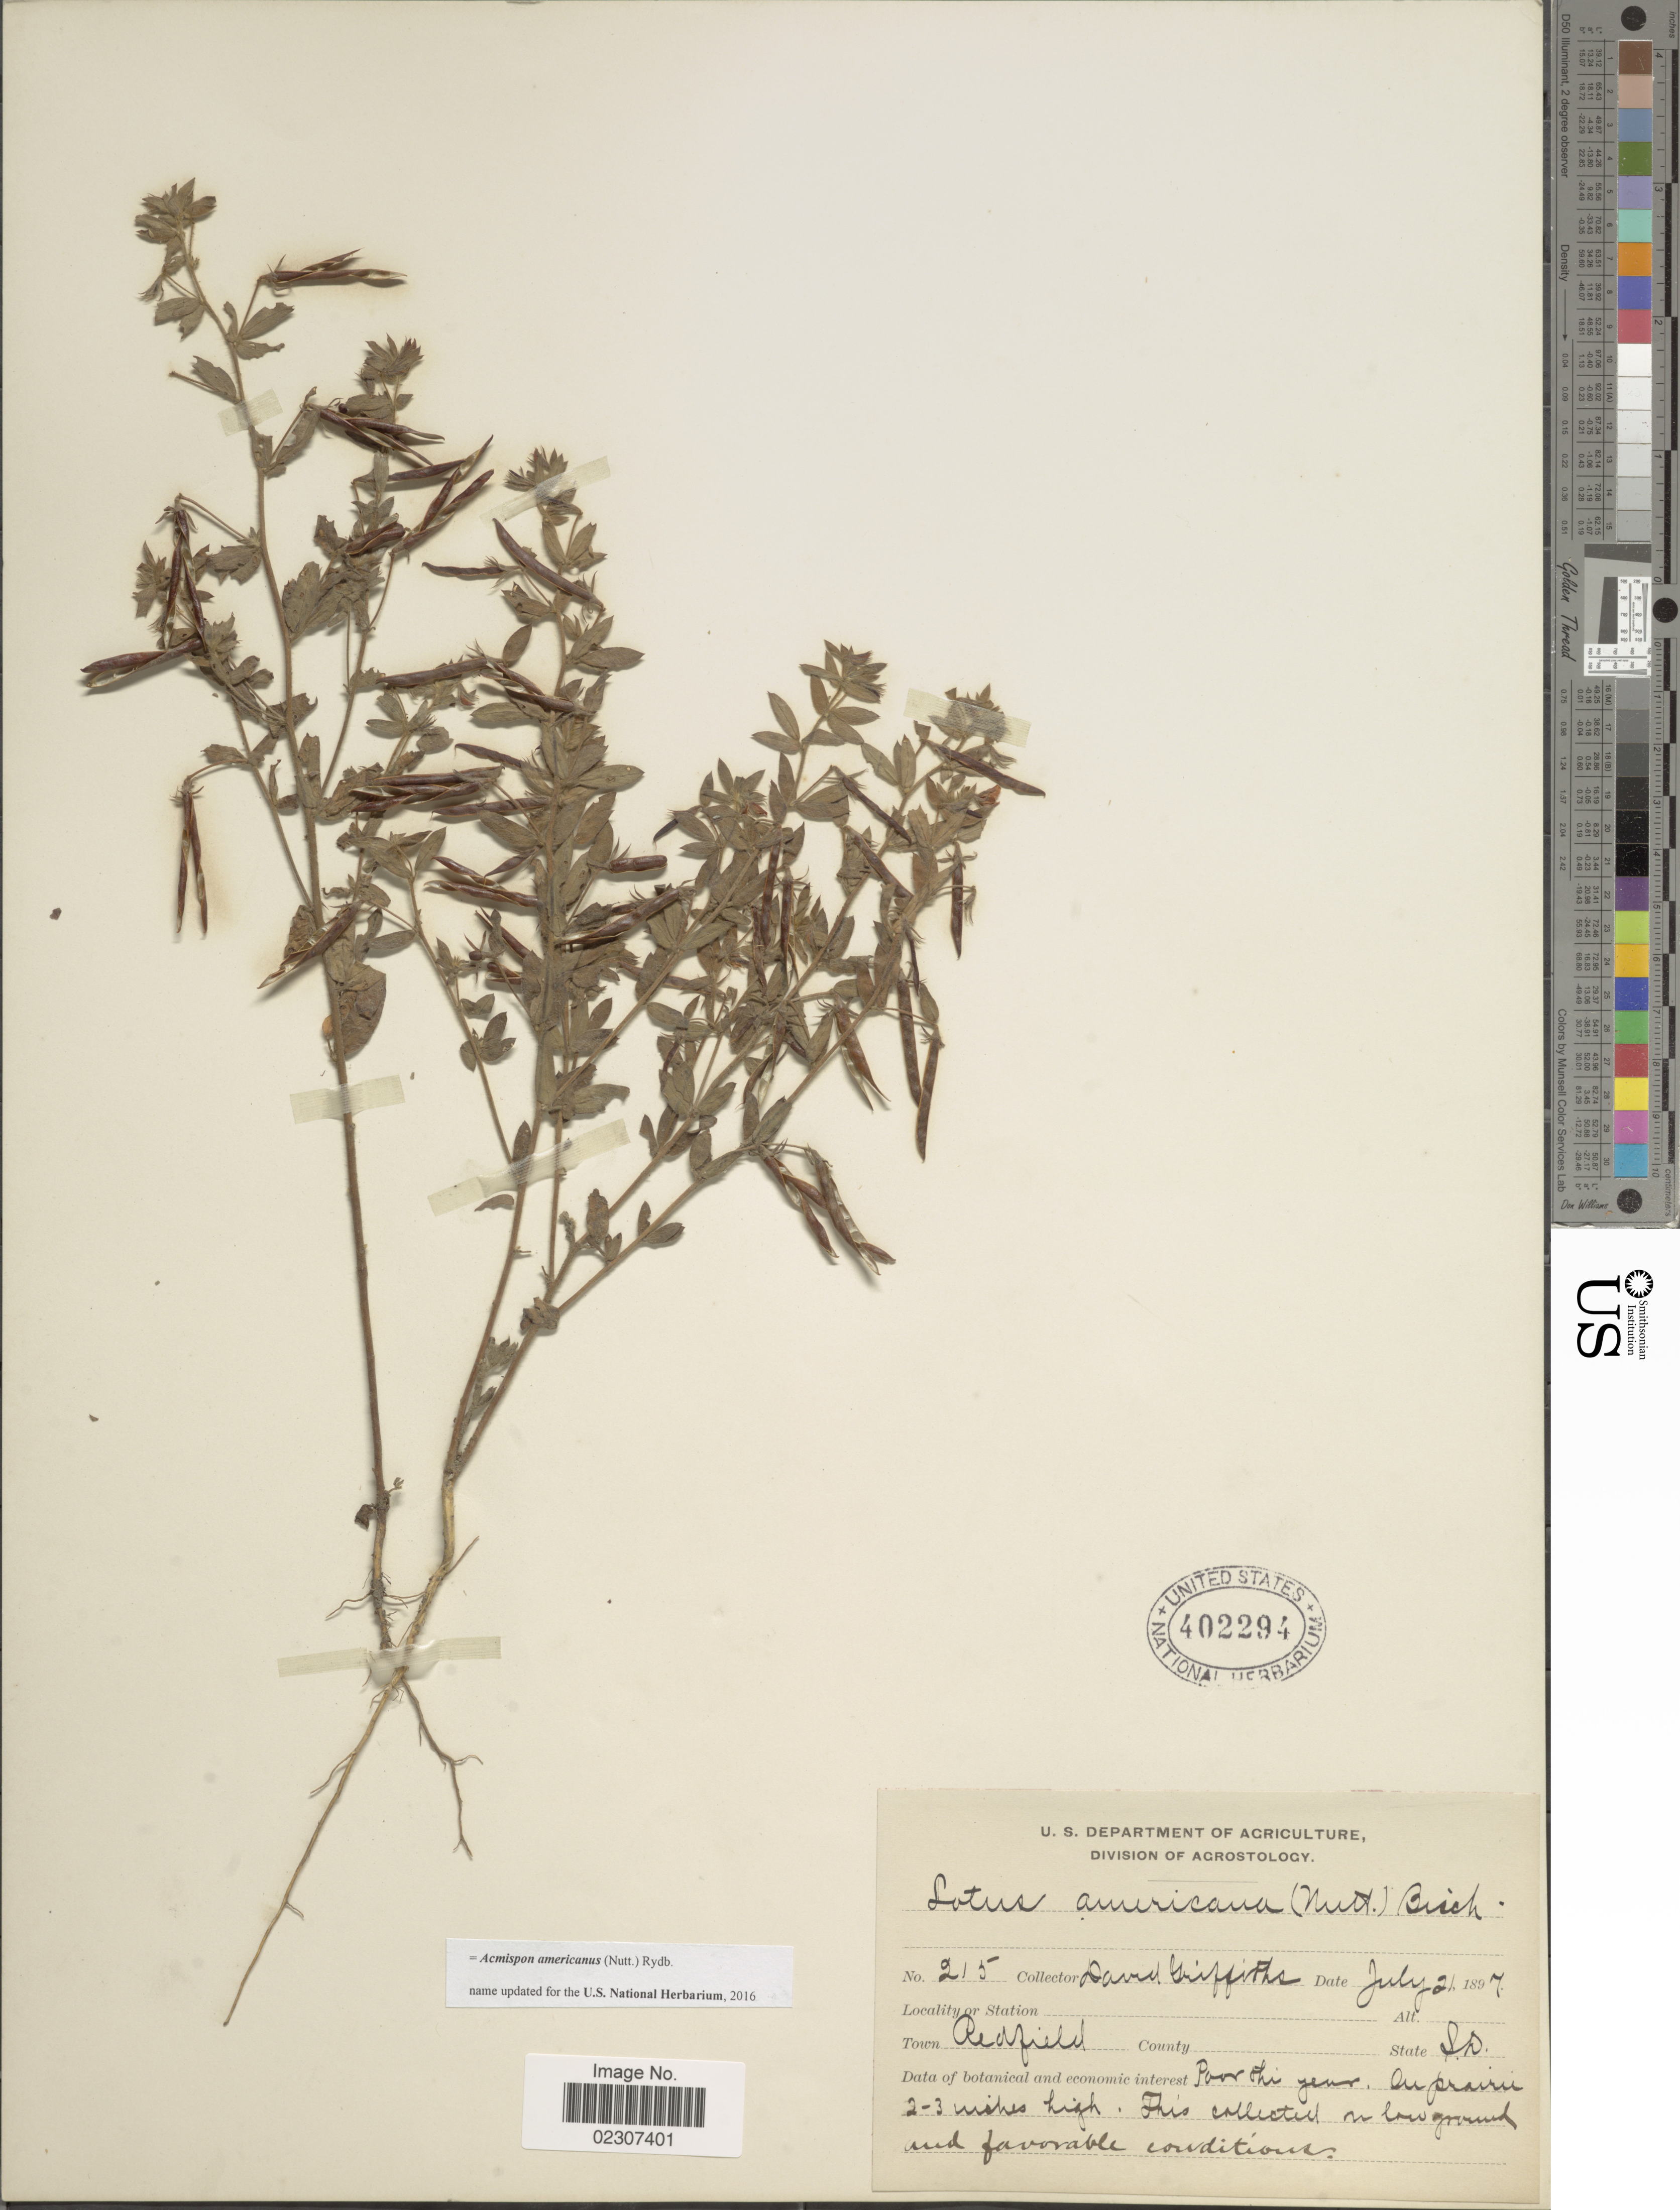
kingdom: Plantae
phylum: Tracheophyta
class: Magnoliopsida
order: Fabales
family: Fabaceae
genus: Acmispon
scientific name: Acmispon americanus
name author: (Nutt.) Rydb.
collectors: D. Griffiths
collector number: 215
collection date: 1897-07-21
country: United States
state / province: South Dakota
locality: Town Redfield, State S. D.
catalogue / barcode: US 402294